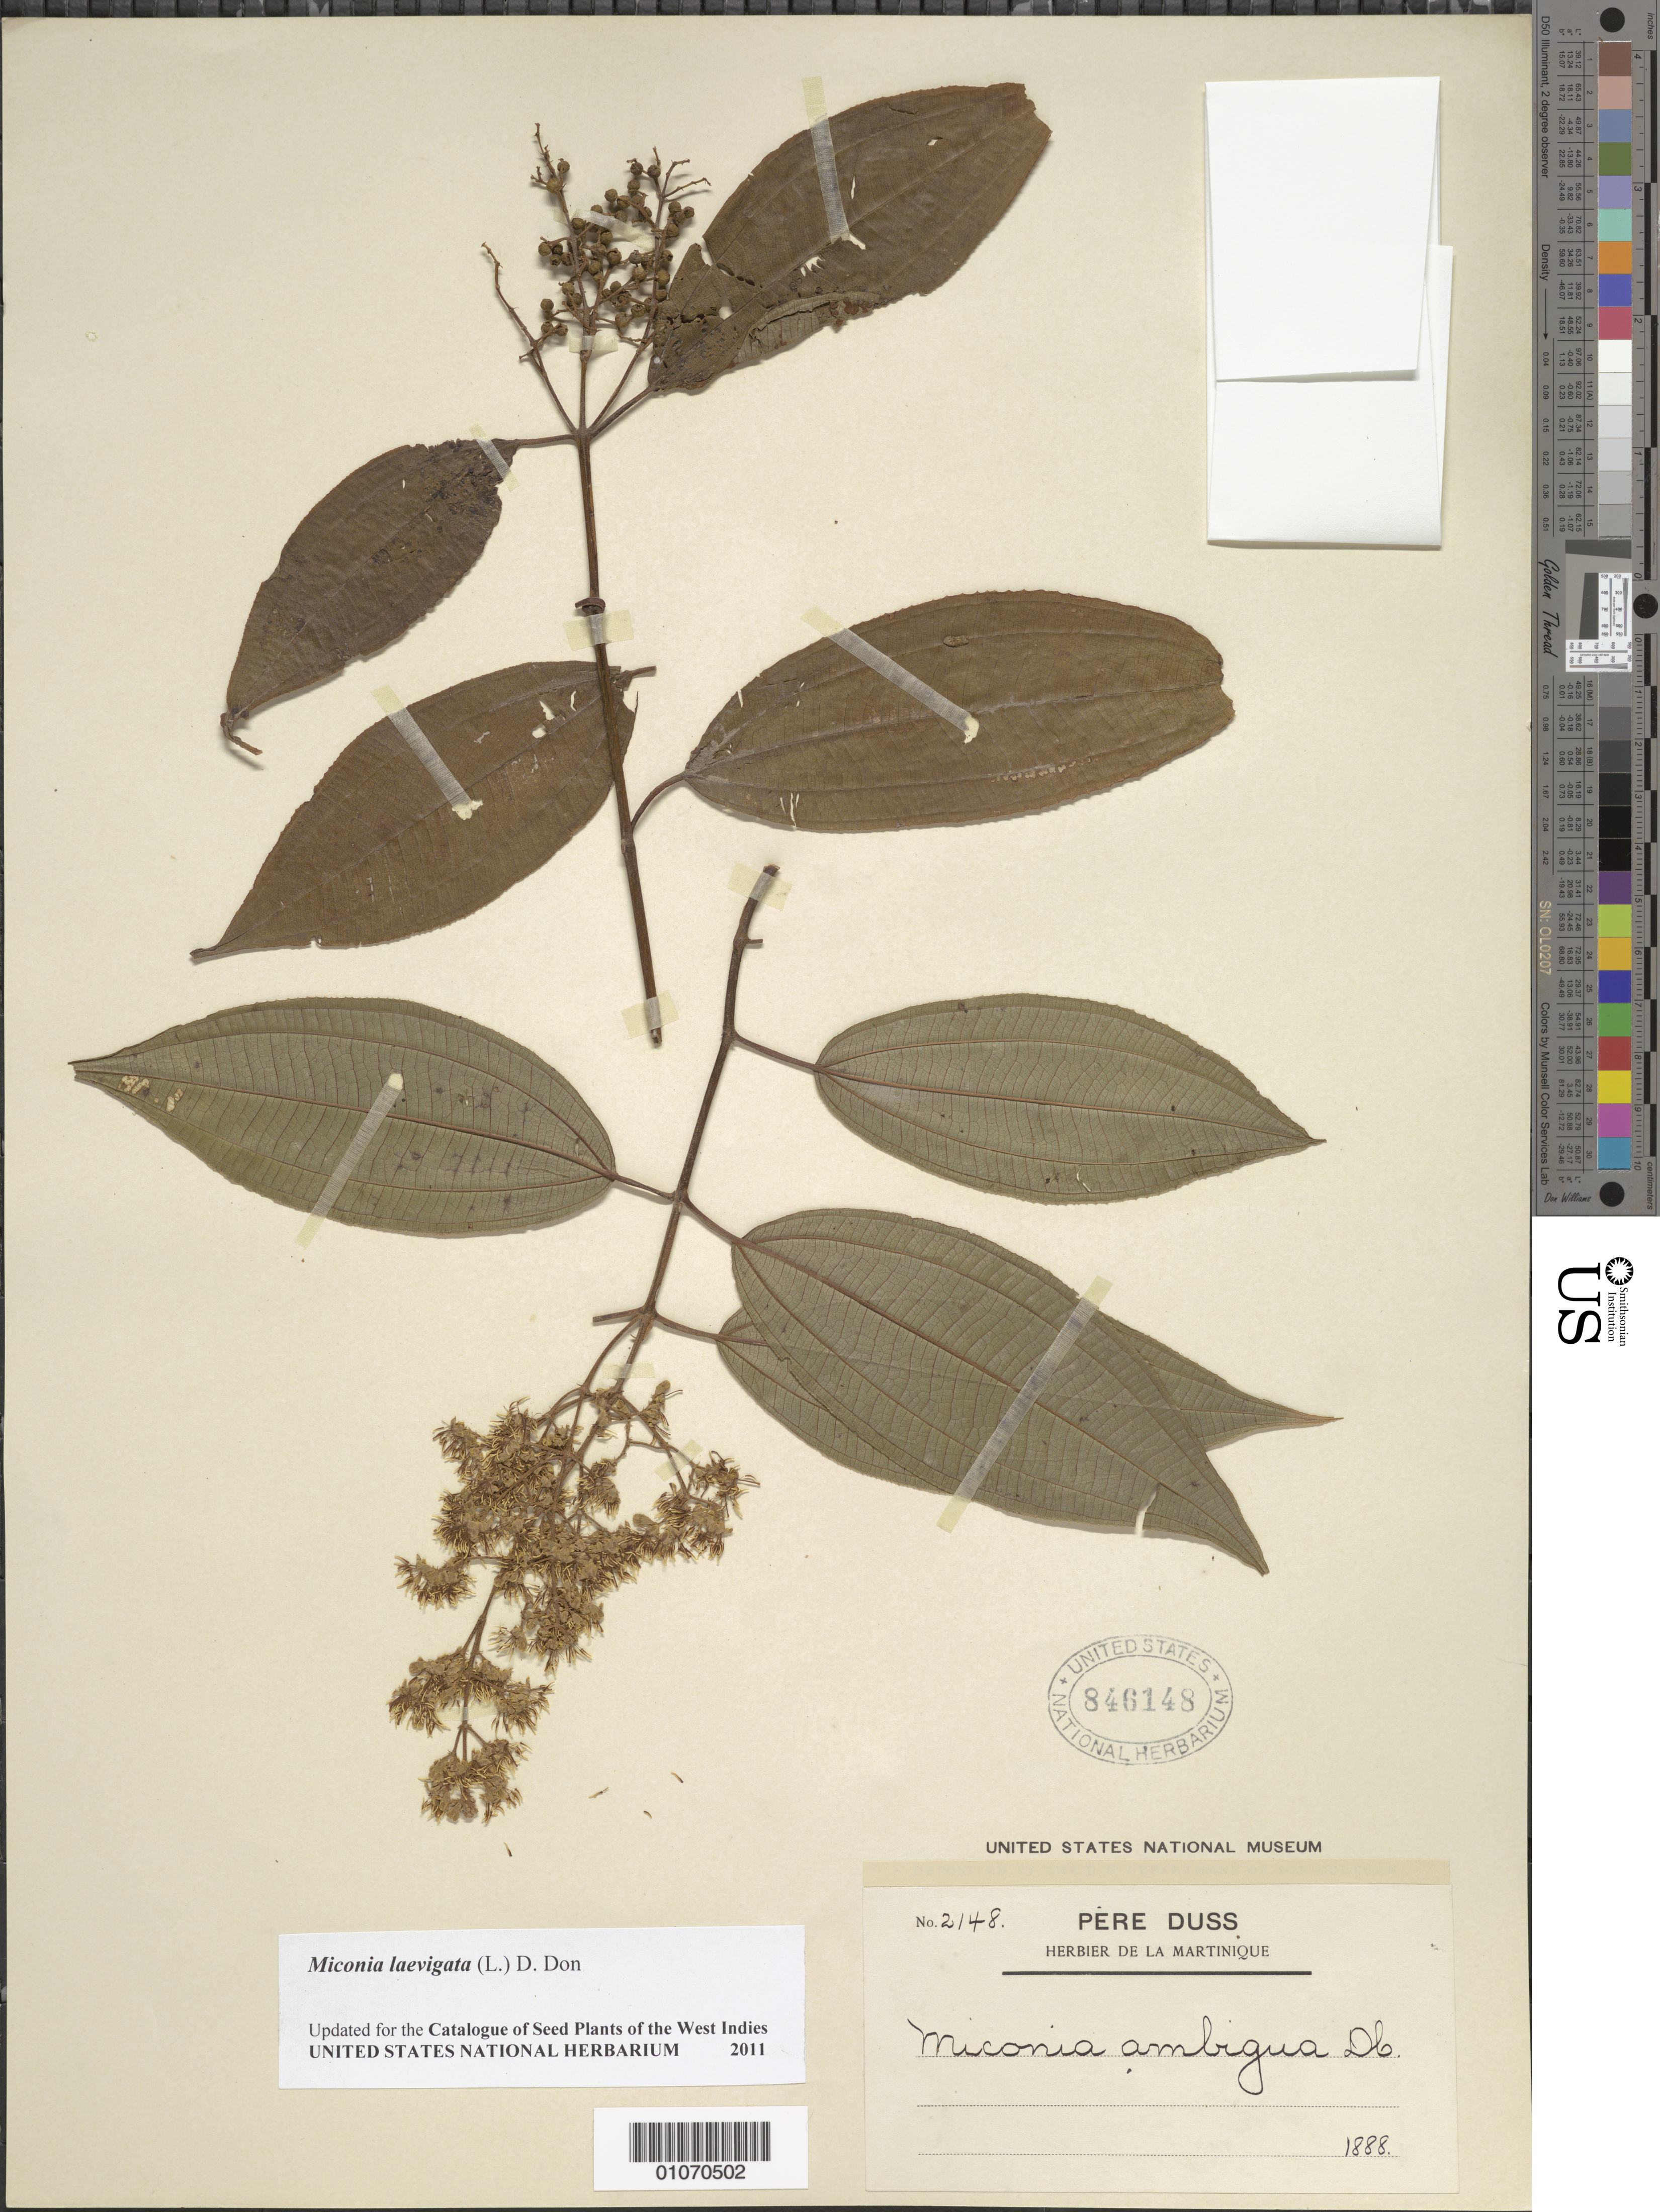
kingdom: Plantae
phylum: Tracheophyta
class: Magnoliopsida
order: Myrtales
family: Melastomataceae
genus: Miconia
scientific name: Miconia laevigata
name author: (L.) D. Don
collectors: Père Duss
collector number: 2148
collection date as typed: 1888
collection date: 1888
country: Martinique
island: Martinique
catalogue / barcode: US 846148